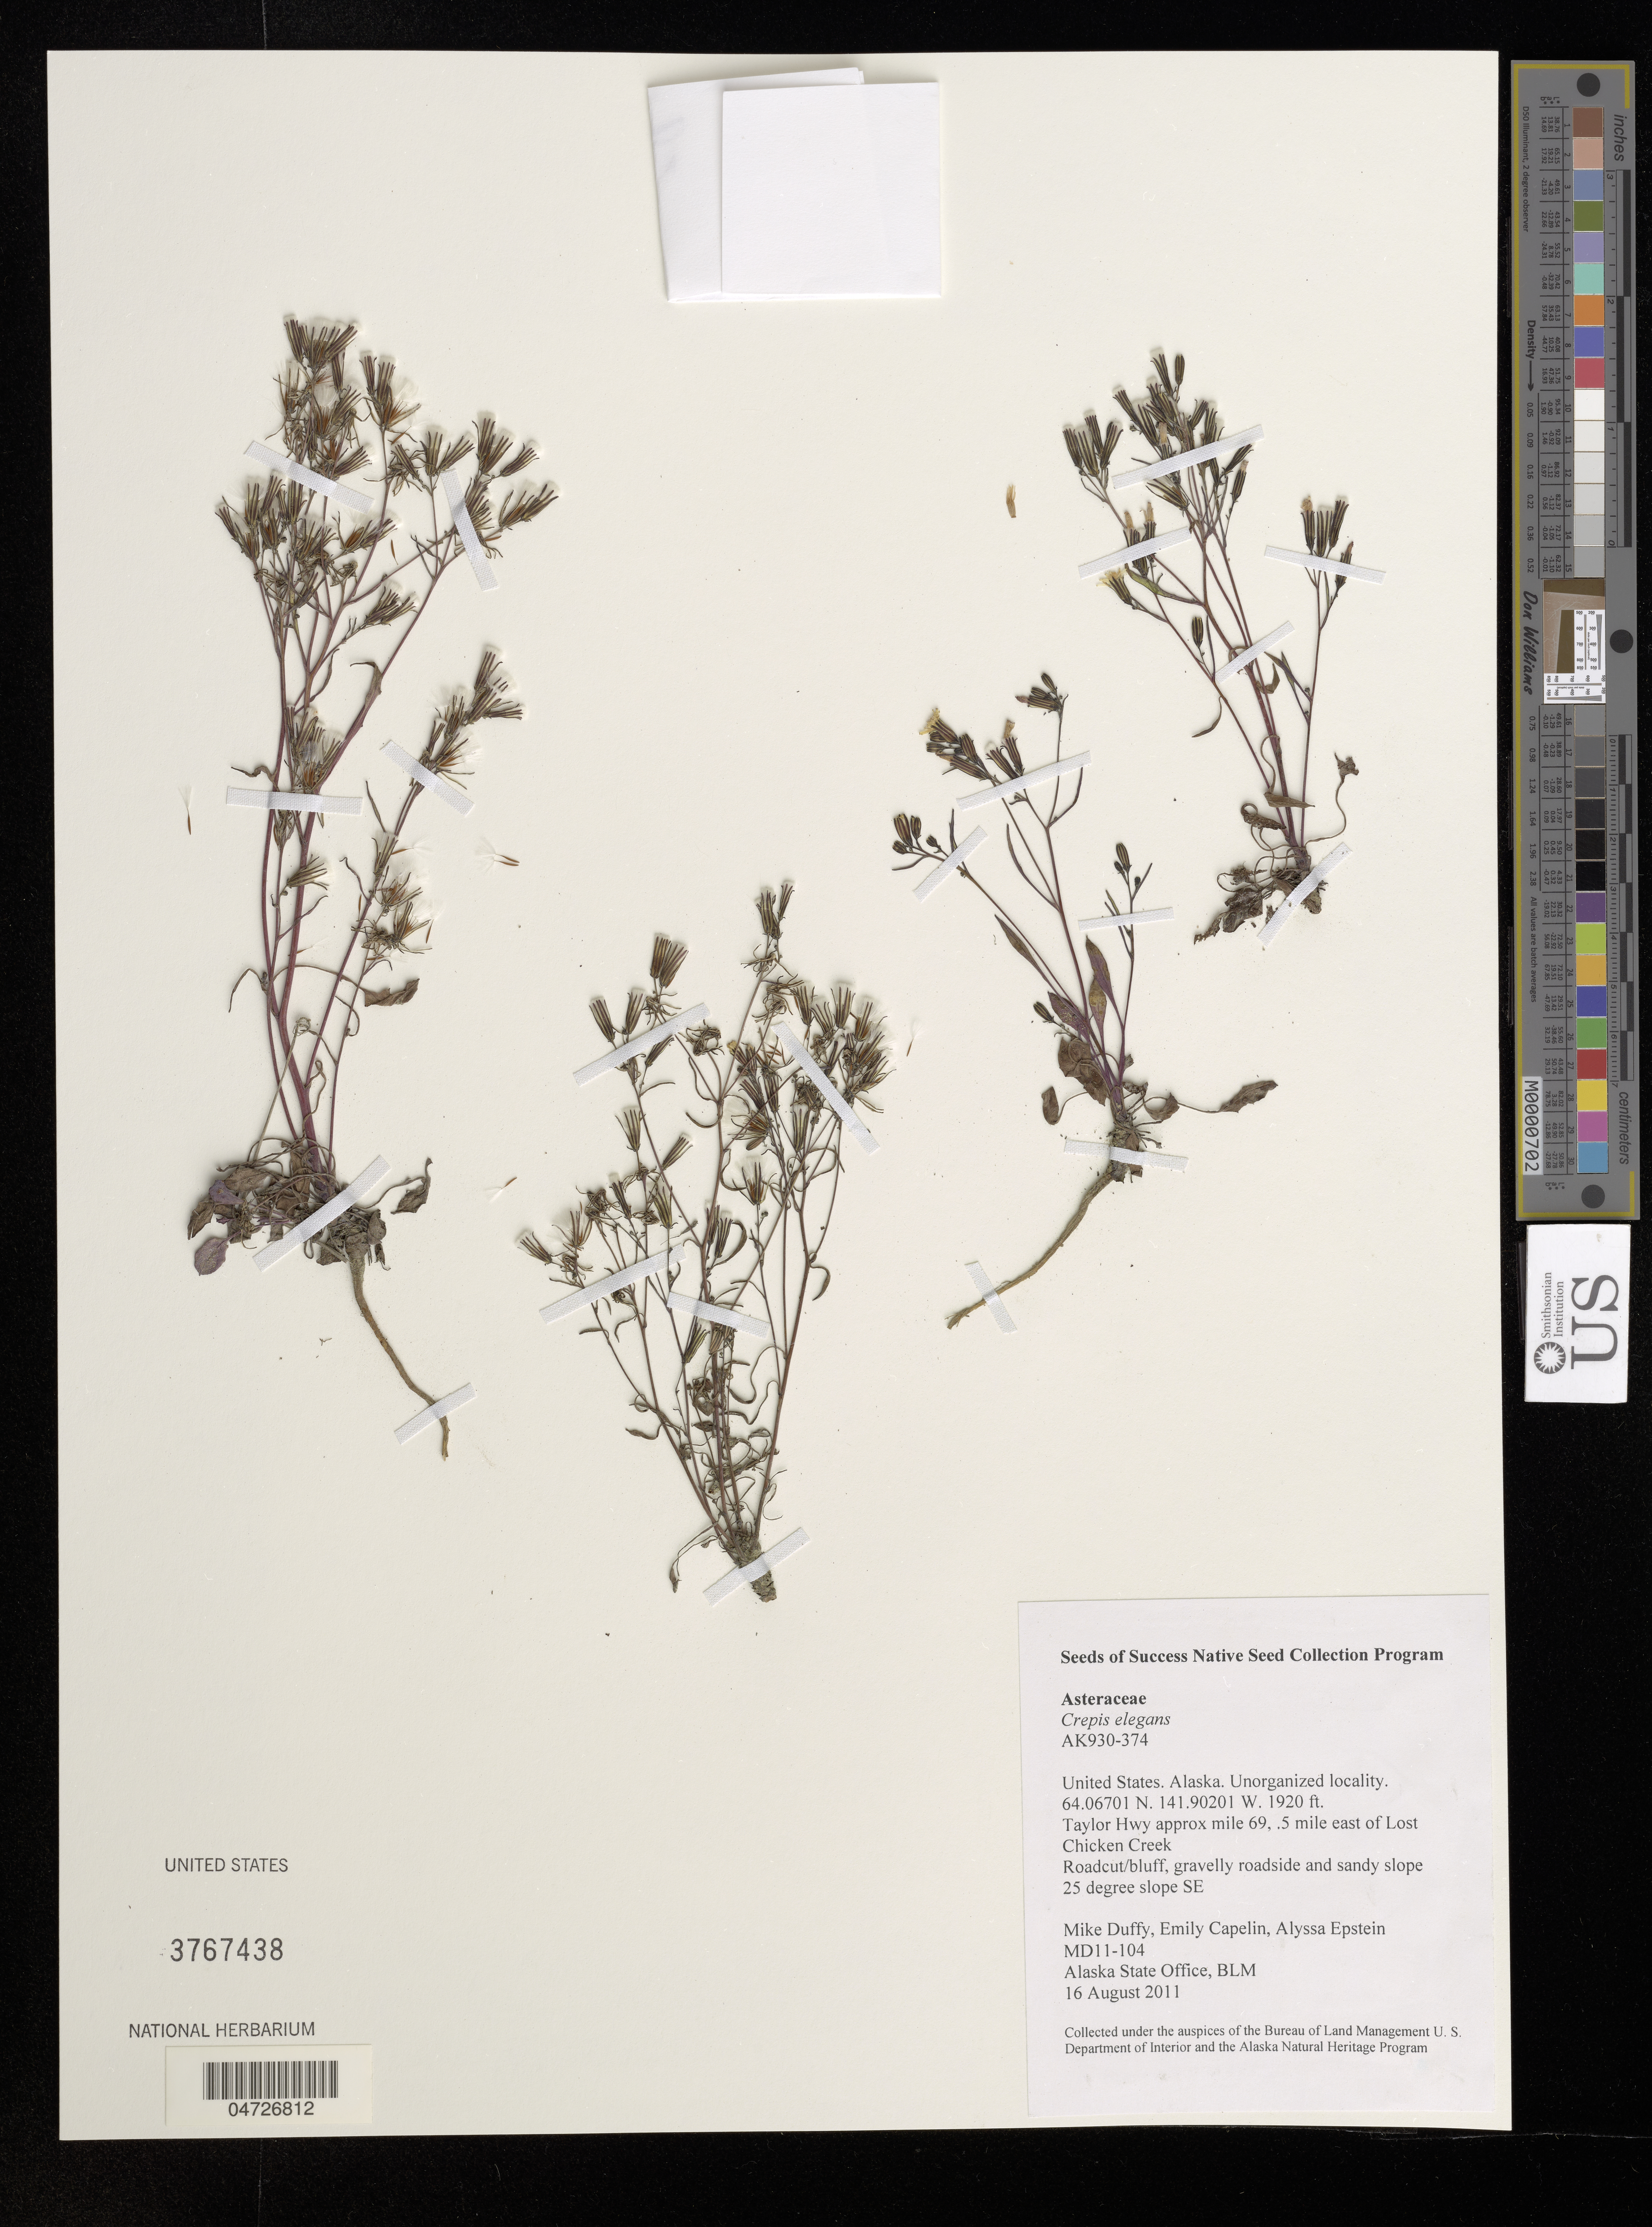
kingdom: Plantae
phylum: Tracheophyta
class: Magnoliopsida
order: Asterales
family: Asteraceae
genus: Crepis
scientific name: Crepis elegans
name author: Hook.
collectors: M. Duffy, E. Capelin & A. Epstein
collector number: MD11-104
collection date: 2011-08-16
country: United States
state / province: Alaska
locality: Unorganized locality. Taylor Hwy approx mile 69, .5 mile east of Lost Chicken Creek.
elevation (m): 585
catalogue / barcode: US 3767438